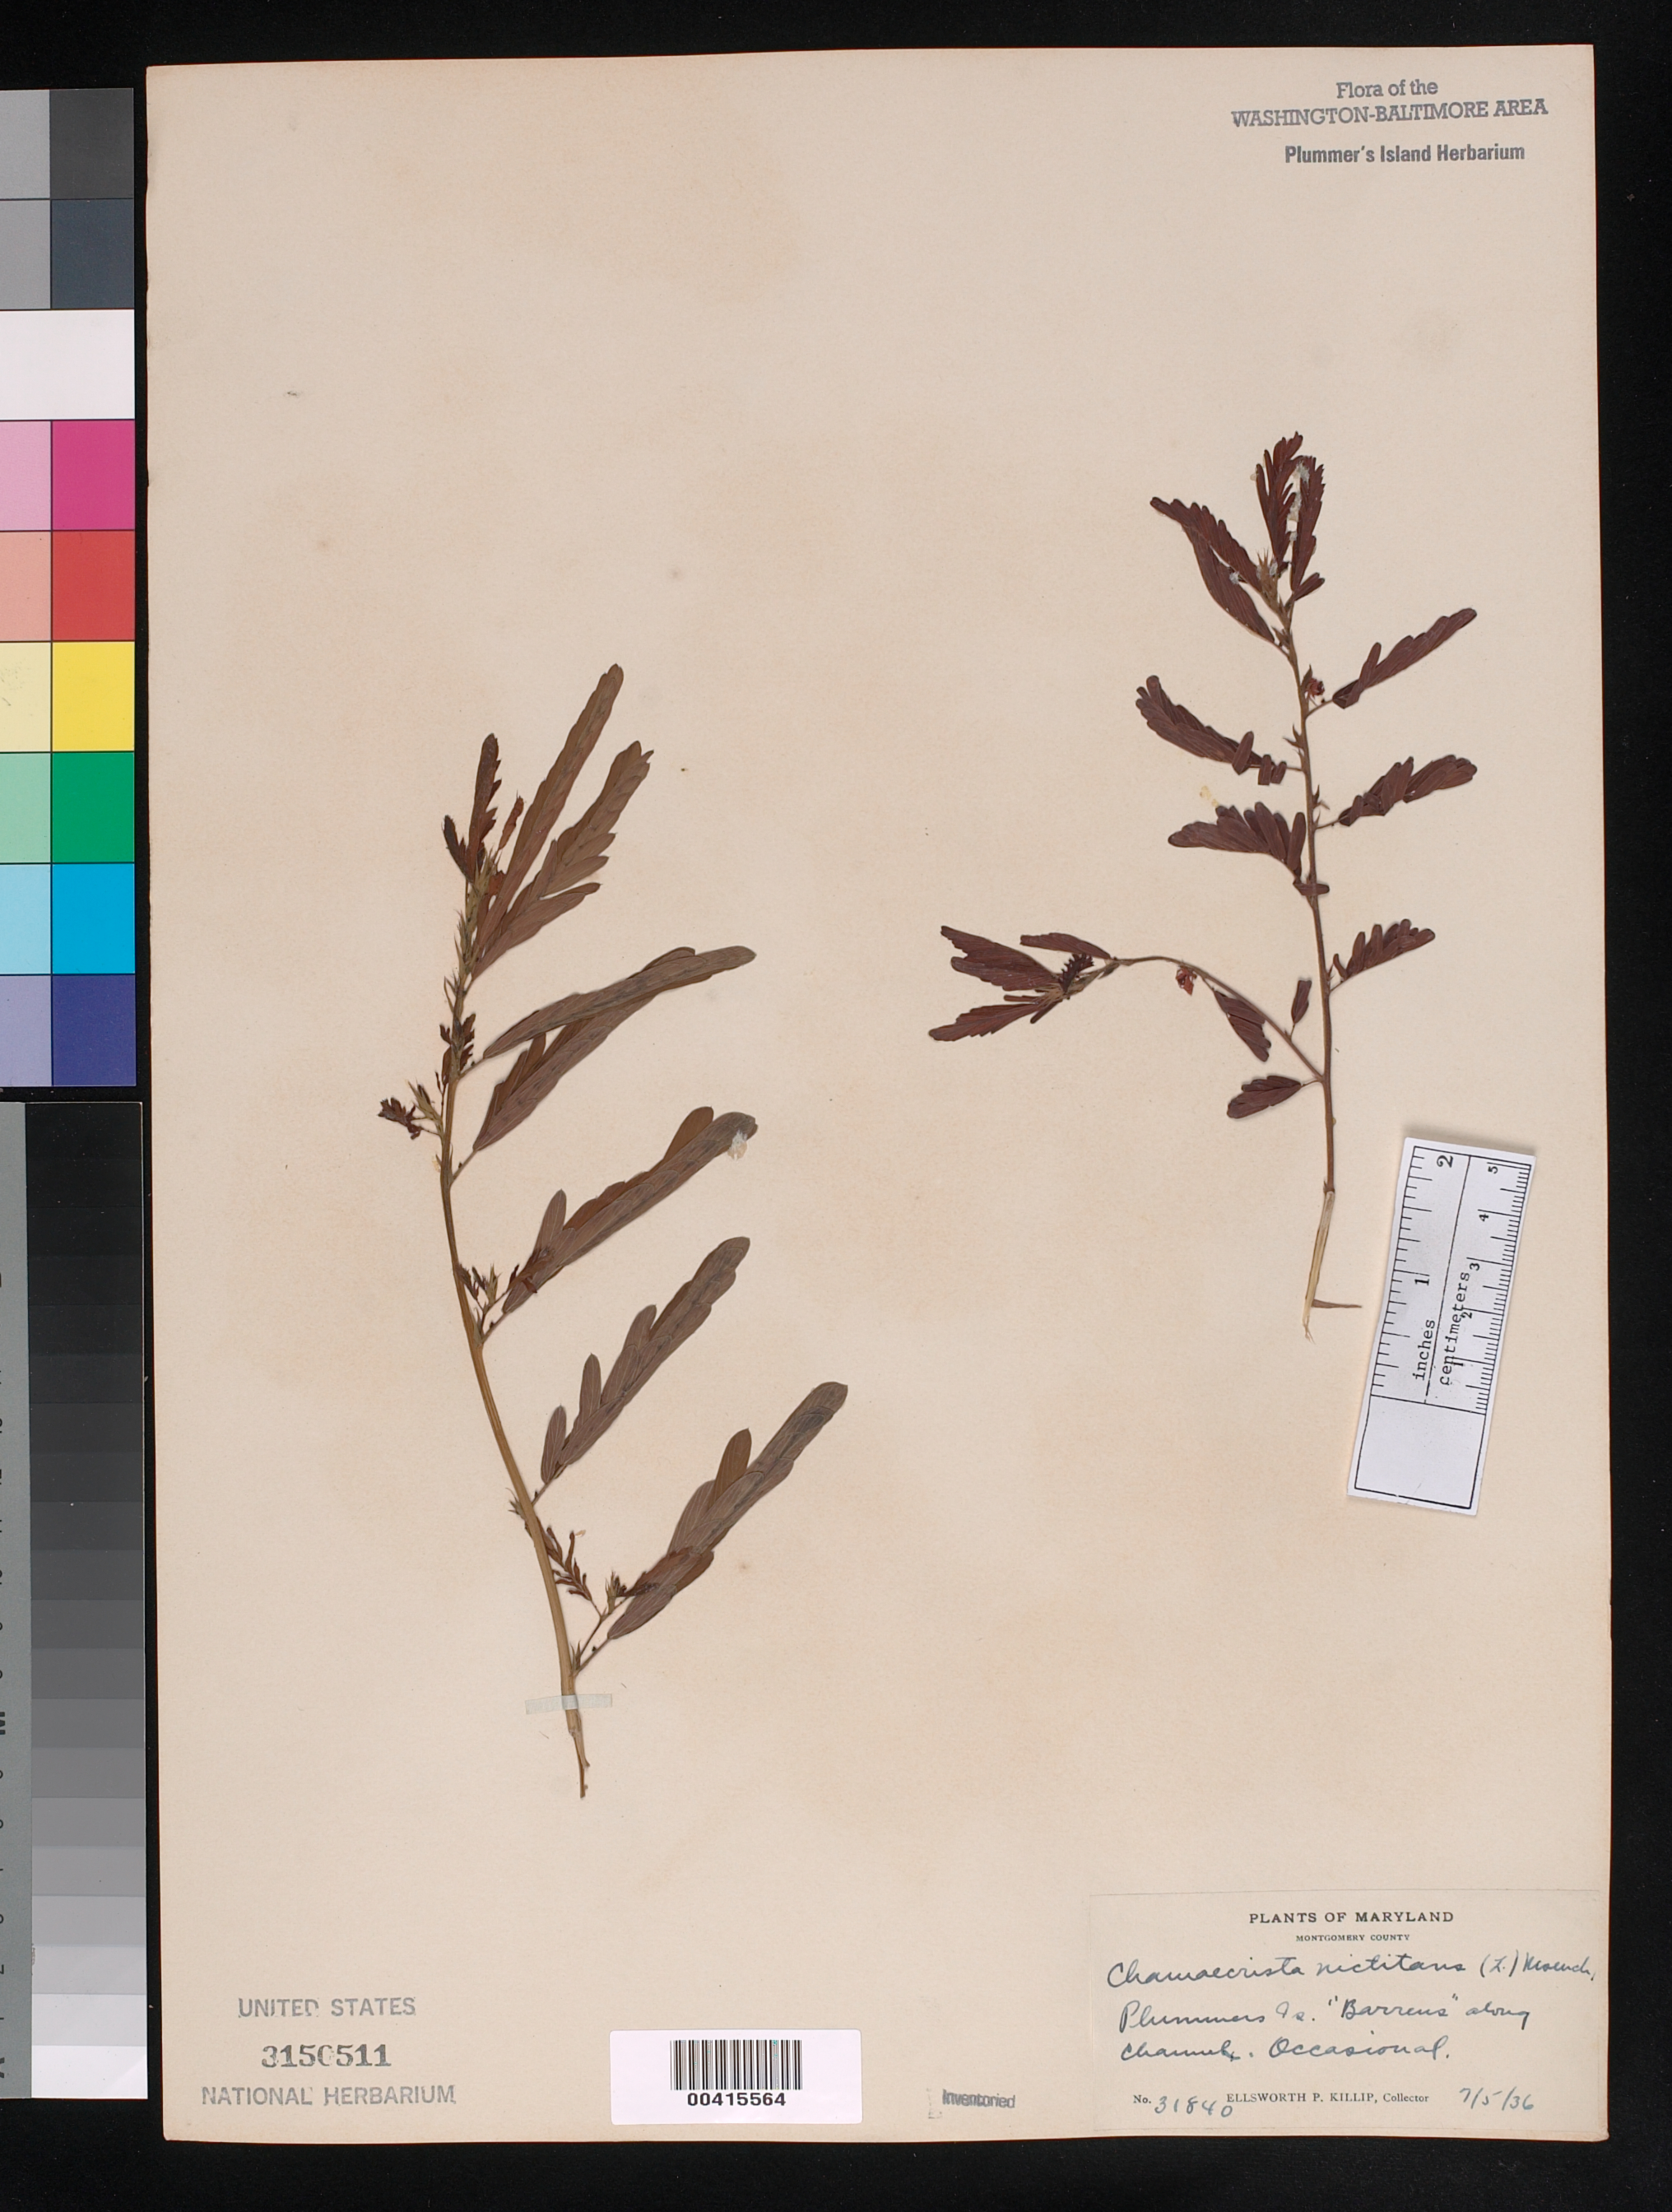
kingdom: Plantae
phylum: Tracheophyta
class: Magnoliopsida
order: Fabales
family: Fabaceae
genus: Chamaecrista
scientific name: Chamaecrista nictitans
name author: (L.) Moench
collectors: E. P. Killip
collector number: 31840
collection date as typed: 05 Jul 1936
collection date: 1936-07-05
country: United States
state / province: Maryland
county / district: Montgomery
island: Plummers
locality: Plummer's Island; "barrens" along Channel Plummers Island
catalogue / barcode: US 3150511